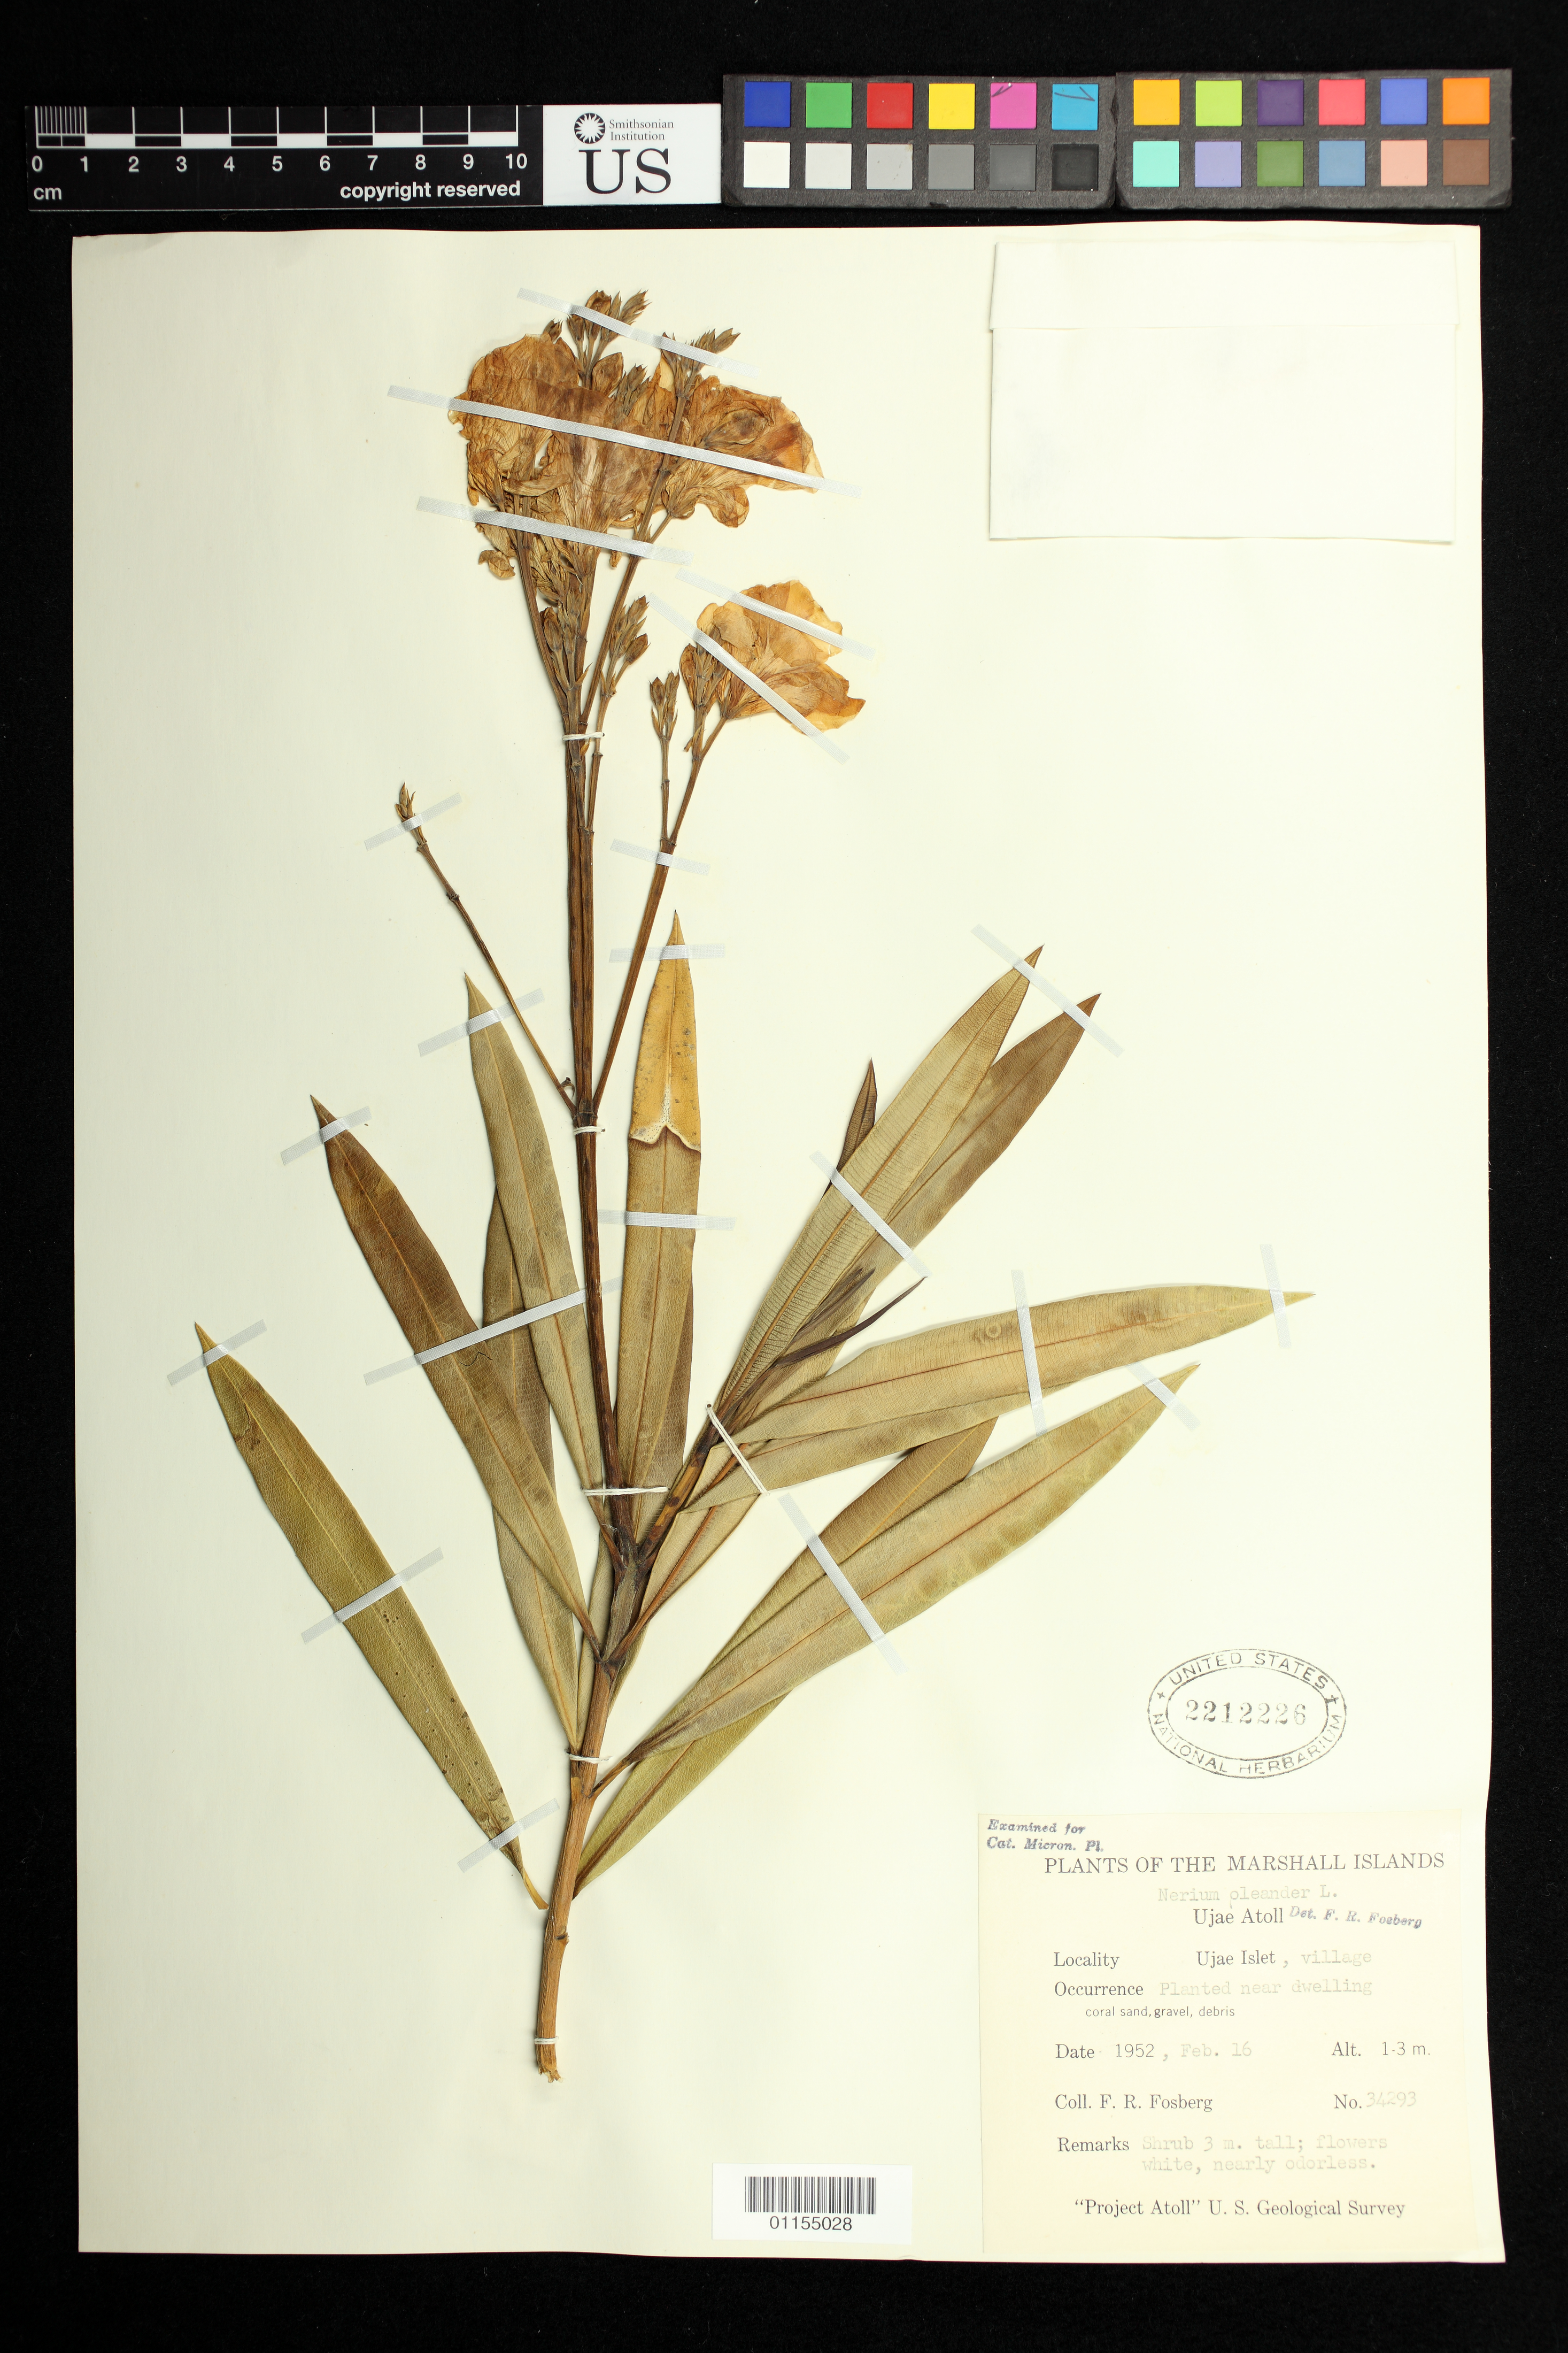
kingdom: Plantae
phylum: Tracheophyta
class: Magnoliopsida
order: Gentianales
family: Apocynaceae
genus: Nerium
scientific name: Nerium oleander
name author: L.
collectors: F. R. Fosberg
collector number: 34293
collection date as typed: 16 Feb 1952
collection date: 1952-02-16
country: Marshall Islands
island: Ujae Atoll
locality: Ujae Islet, village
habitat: Planted near dwelling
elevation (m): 1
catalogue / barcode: US 2212226